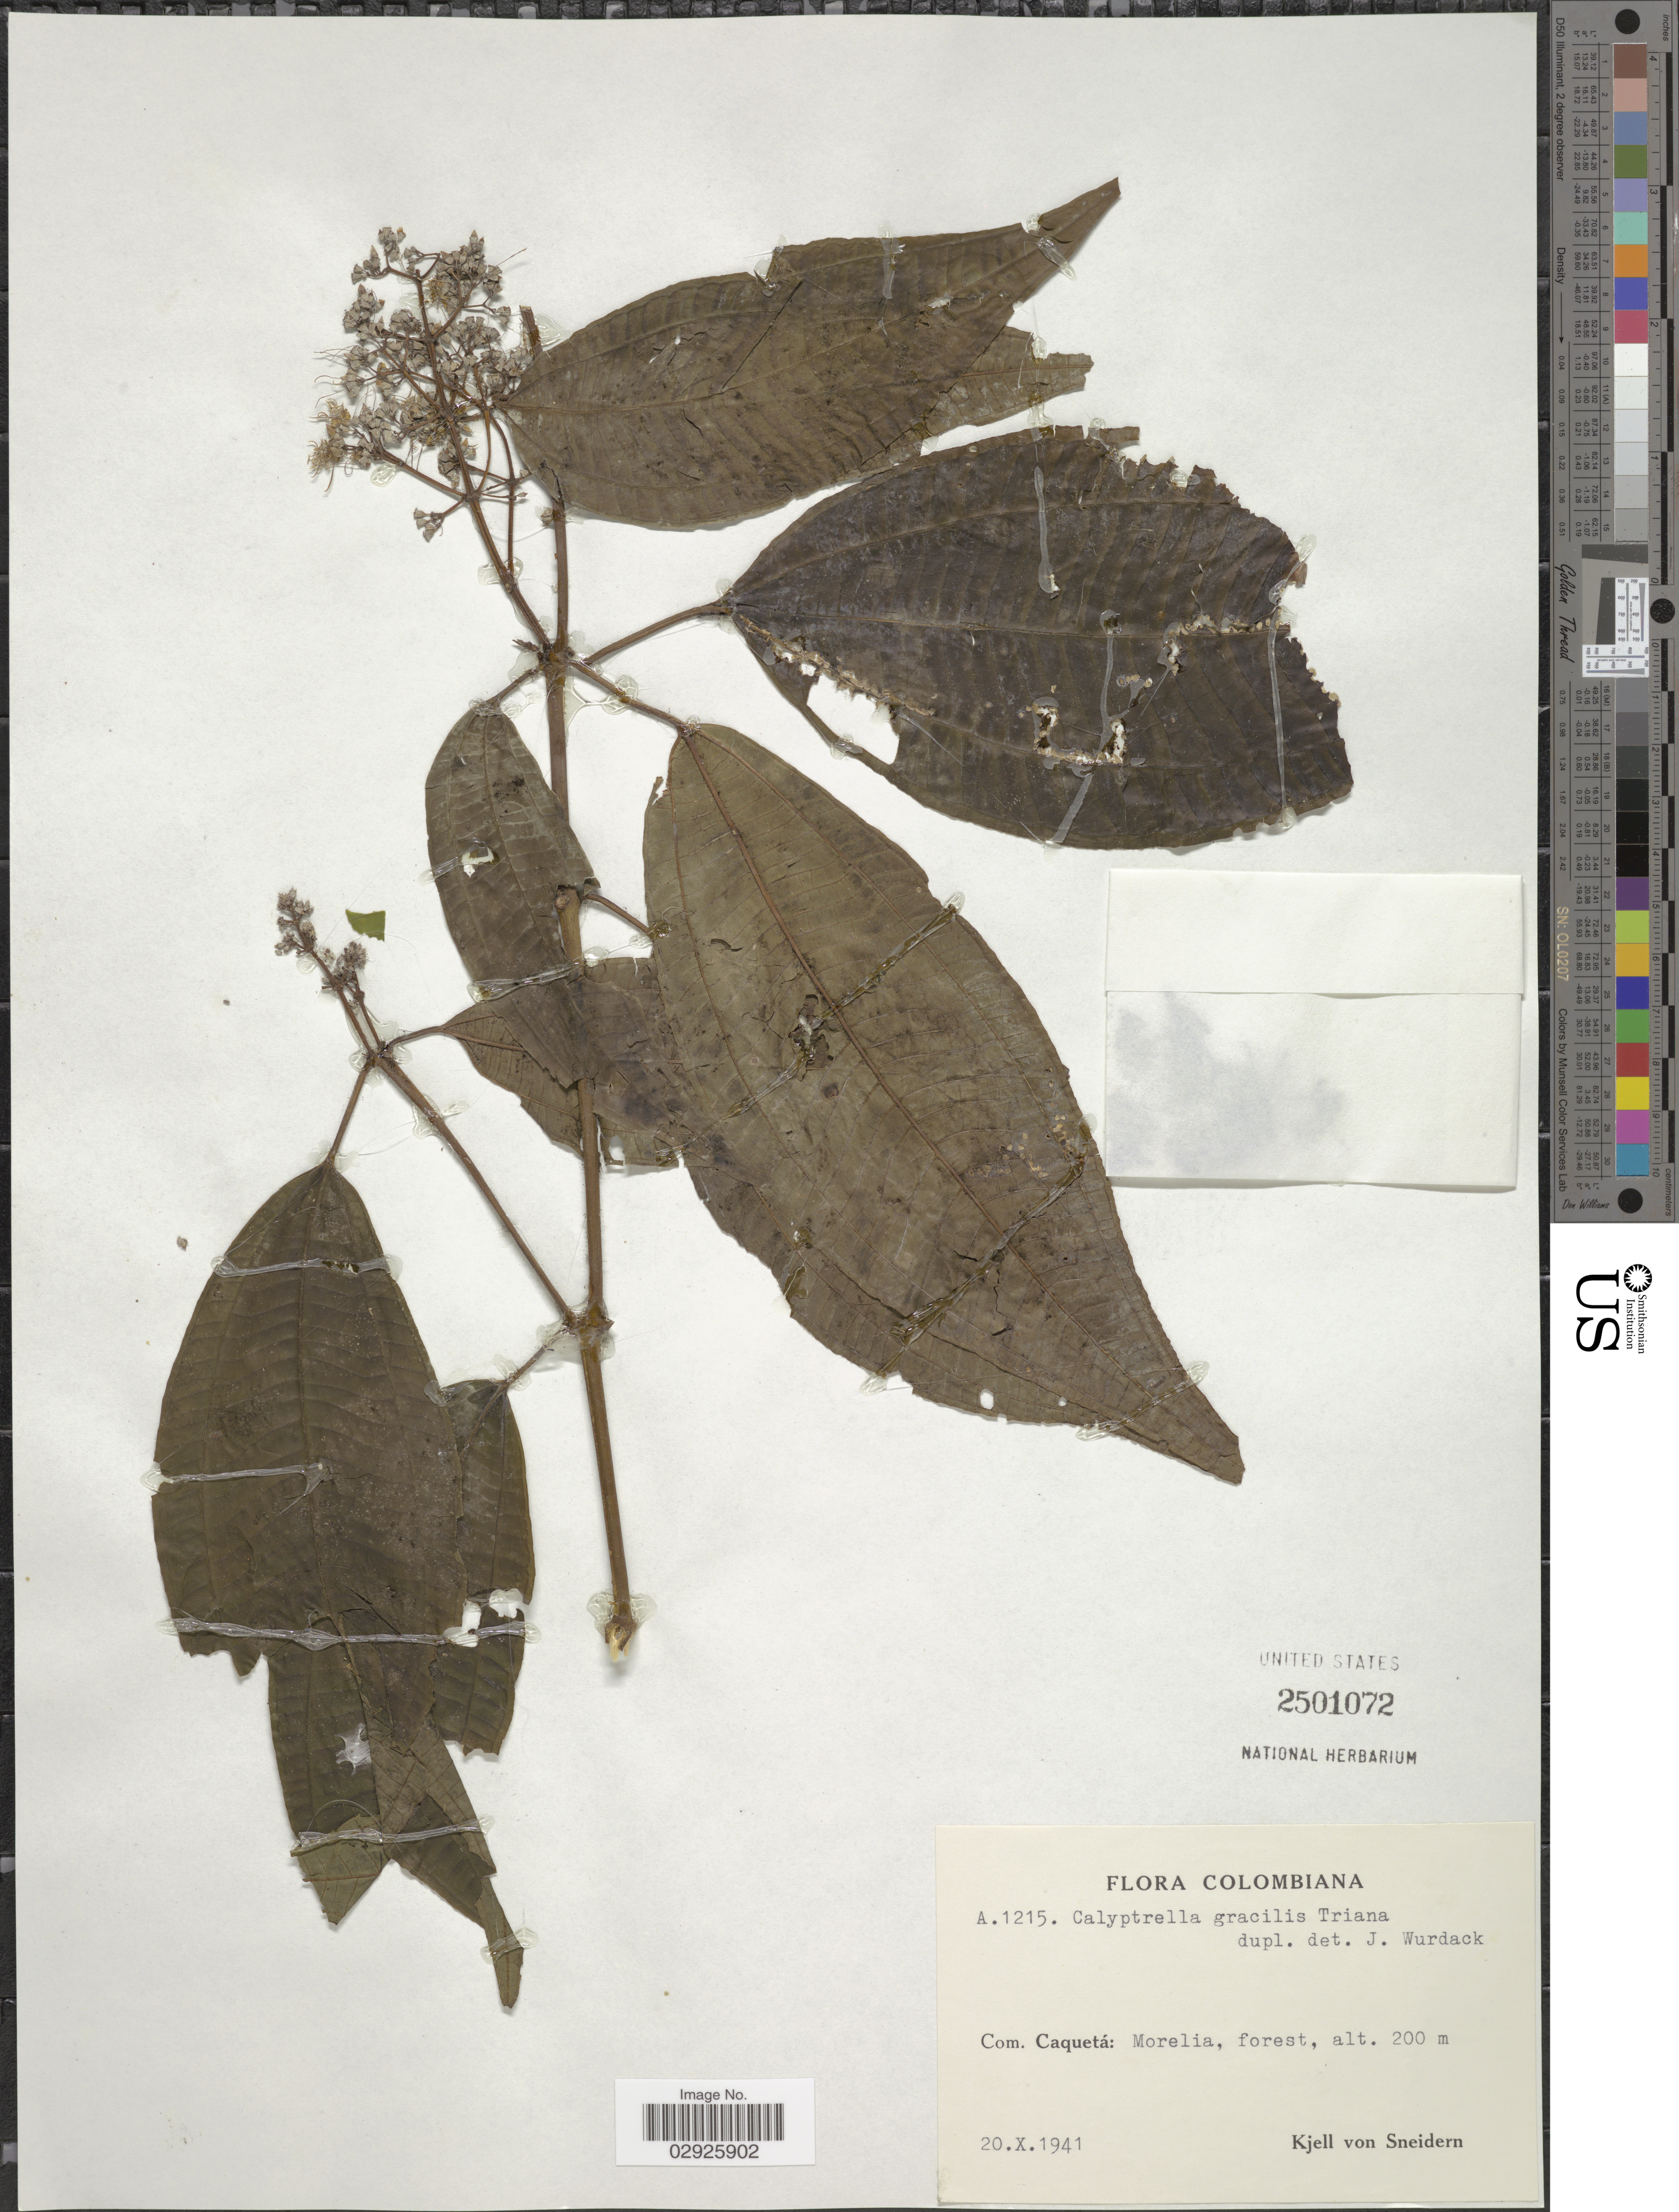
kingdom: Plantae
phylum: Tracheophyta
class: Magnoliopsida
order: Myrtales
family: Melastomataceae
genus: Graffenrieda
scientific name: Graffenrieda gracilis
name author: (Triana) L.O. Williams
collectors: K. von Sneidern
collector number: A1215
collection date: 1941-10-20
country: Colombia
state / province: Caquetá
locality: Com. v: Morelia, forest.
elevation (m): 200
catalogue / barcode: US 2501072